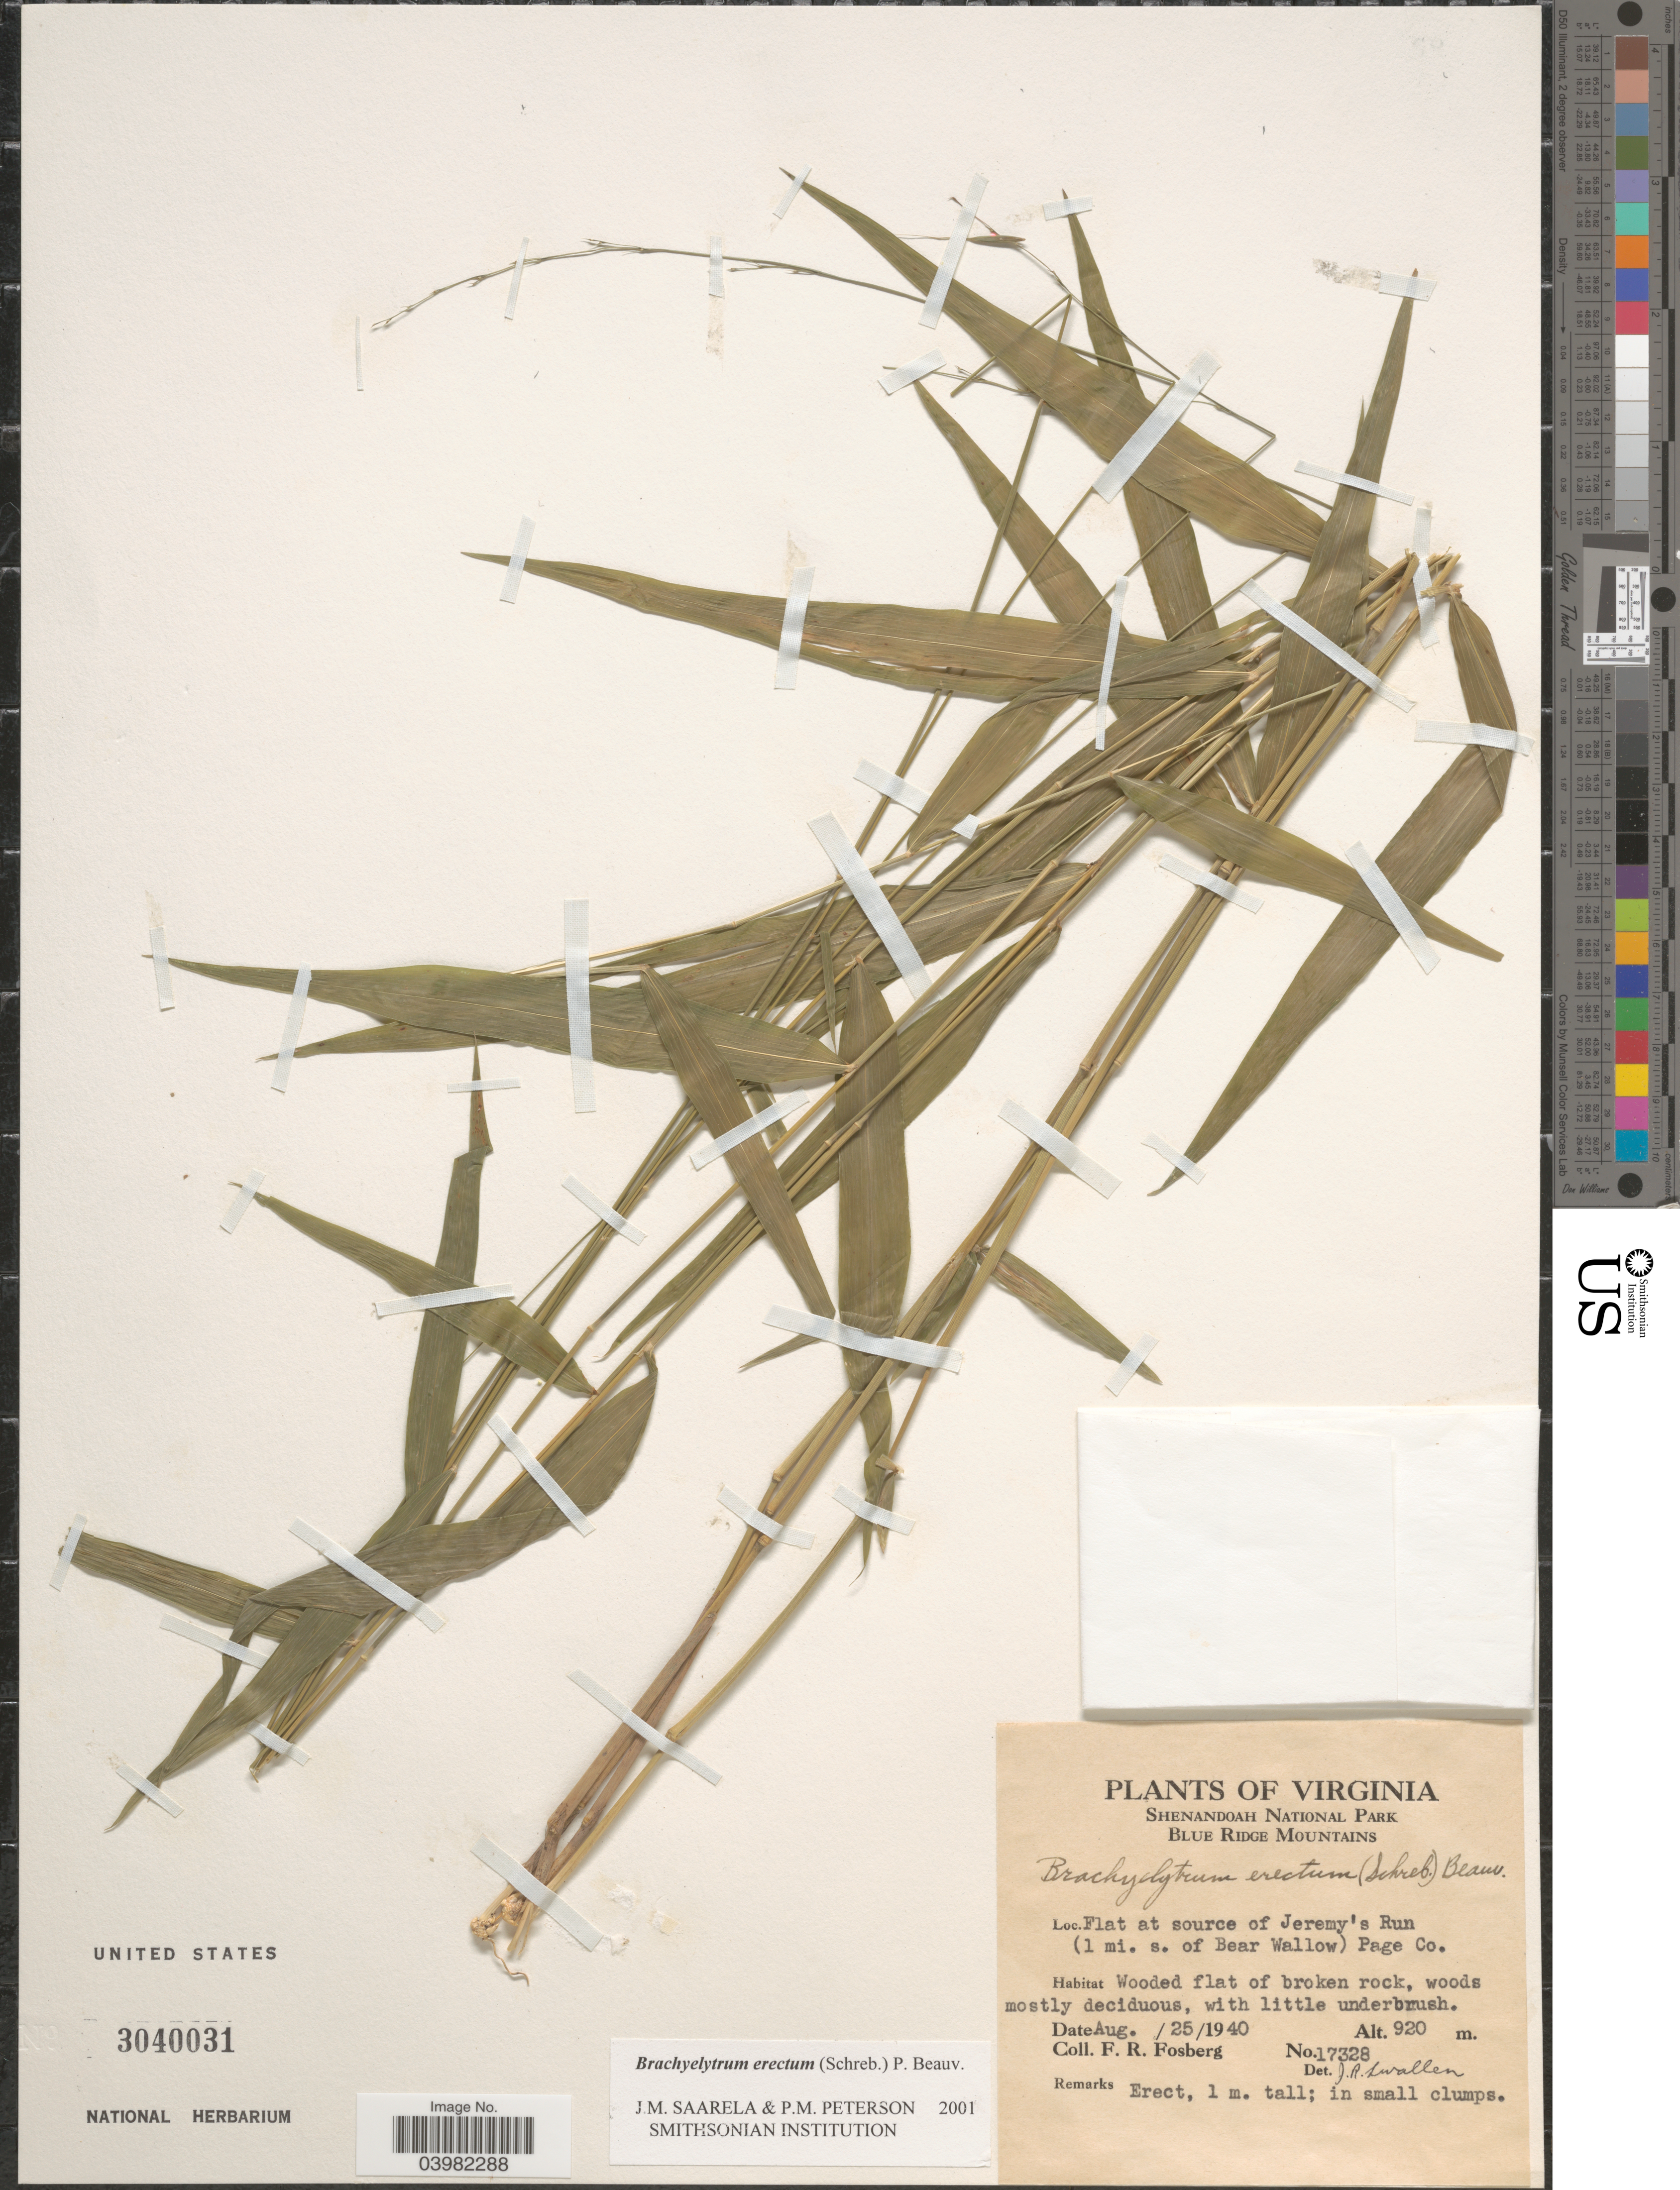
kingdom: Plantae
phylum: Tracheophyta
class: Liliopsida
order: Poales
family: Poaceae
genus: Brachyelytrum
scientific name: Brachyelytrum erectum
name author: (Schreb.) P. Beauv.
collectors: F. R. Fosberg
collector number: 17328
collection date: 1940-08-25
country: United States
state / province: Virginia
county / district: Page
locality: Shenandoah National Park. Blue Ridge Mountains. Flat at source of Jeremy's Run (1 mi. s. of Bear Wallow) Page Co.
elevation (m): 920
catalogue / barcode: US 3040031